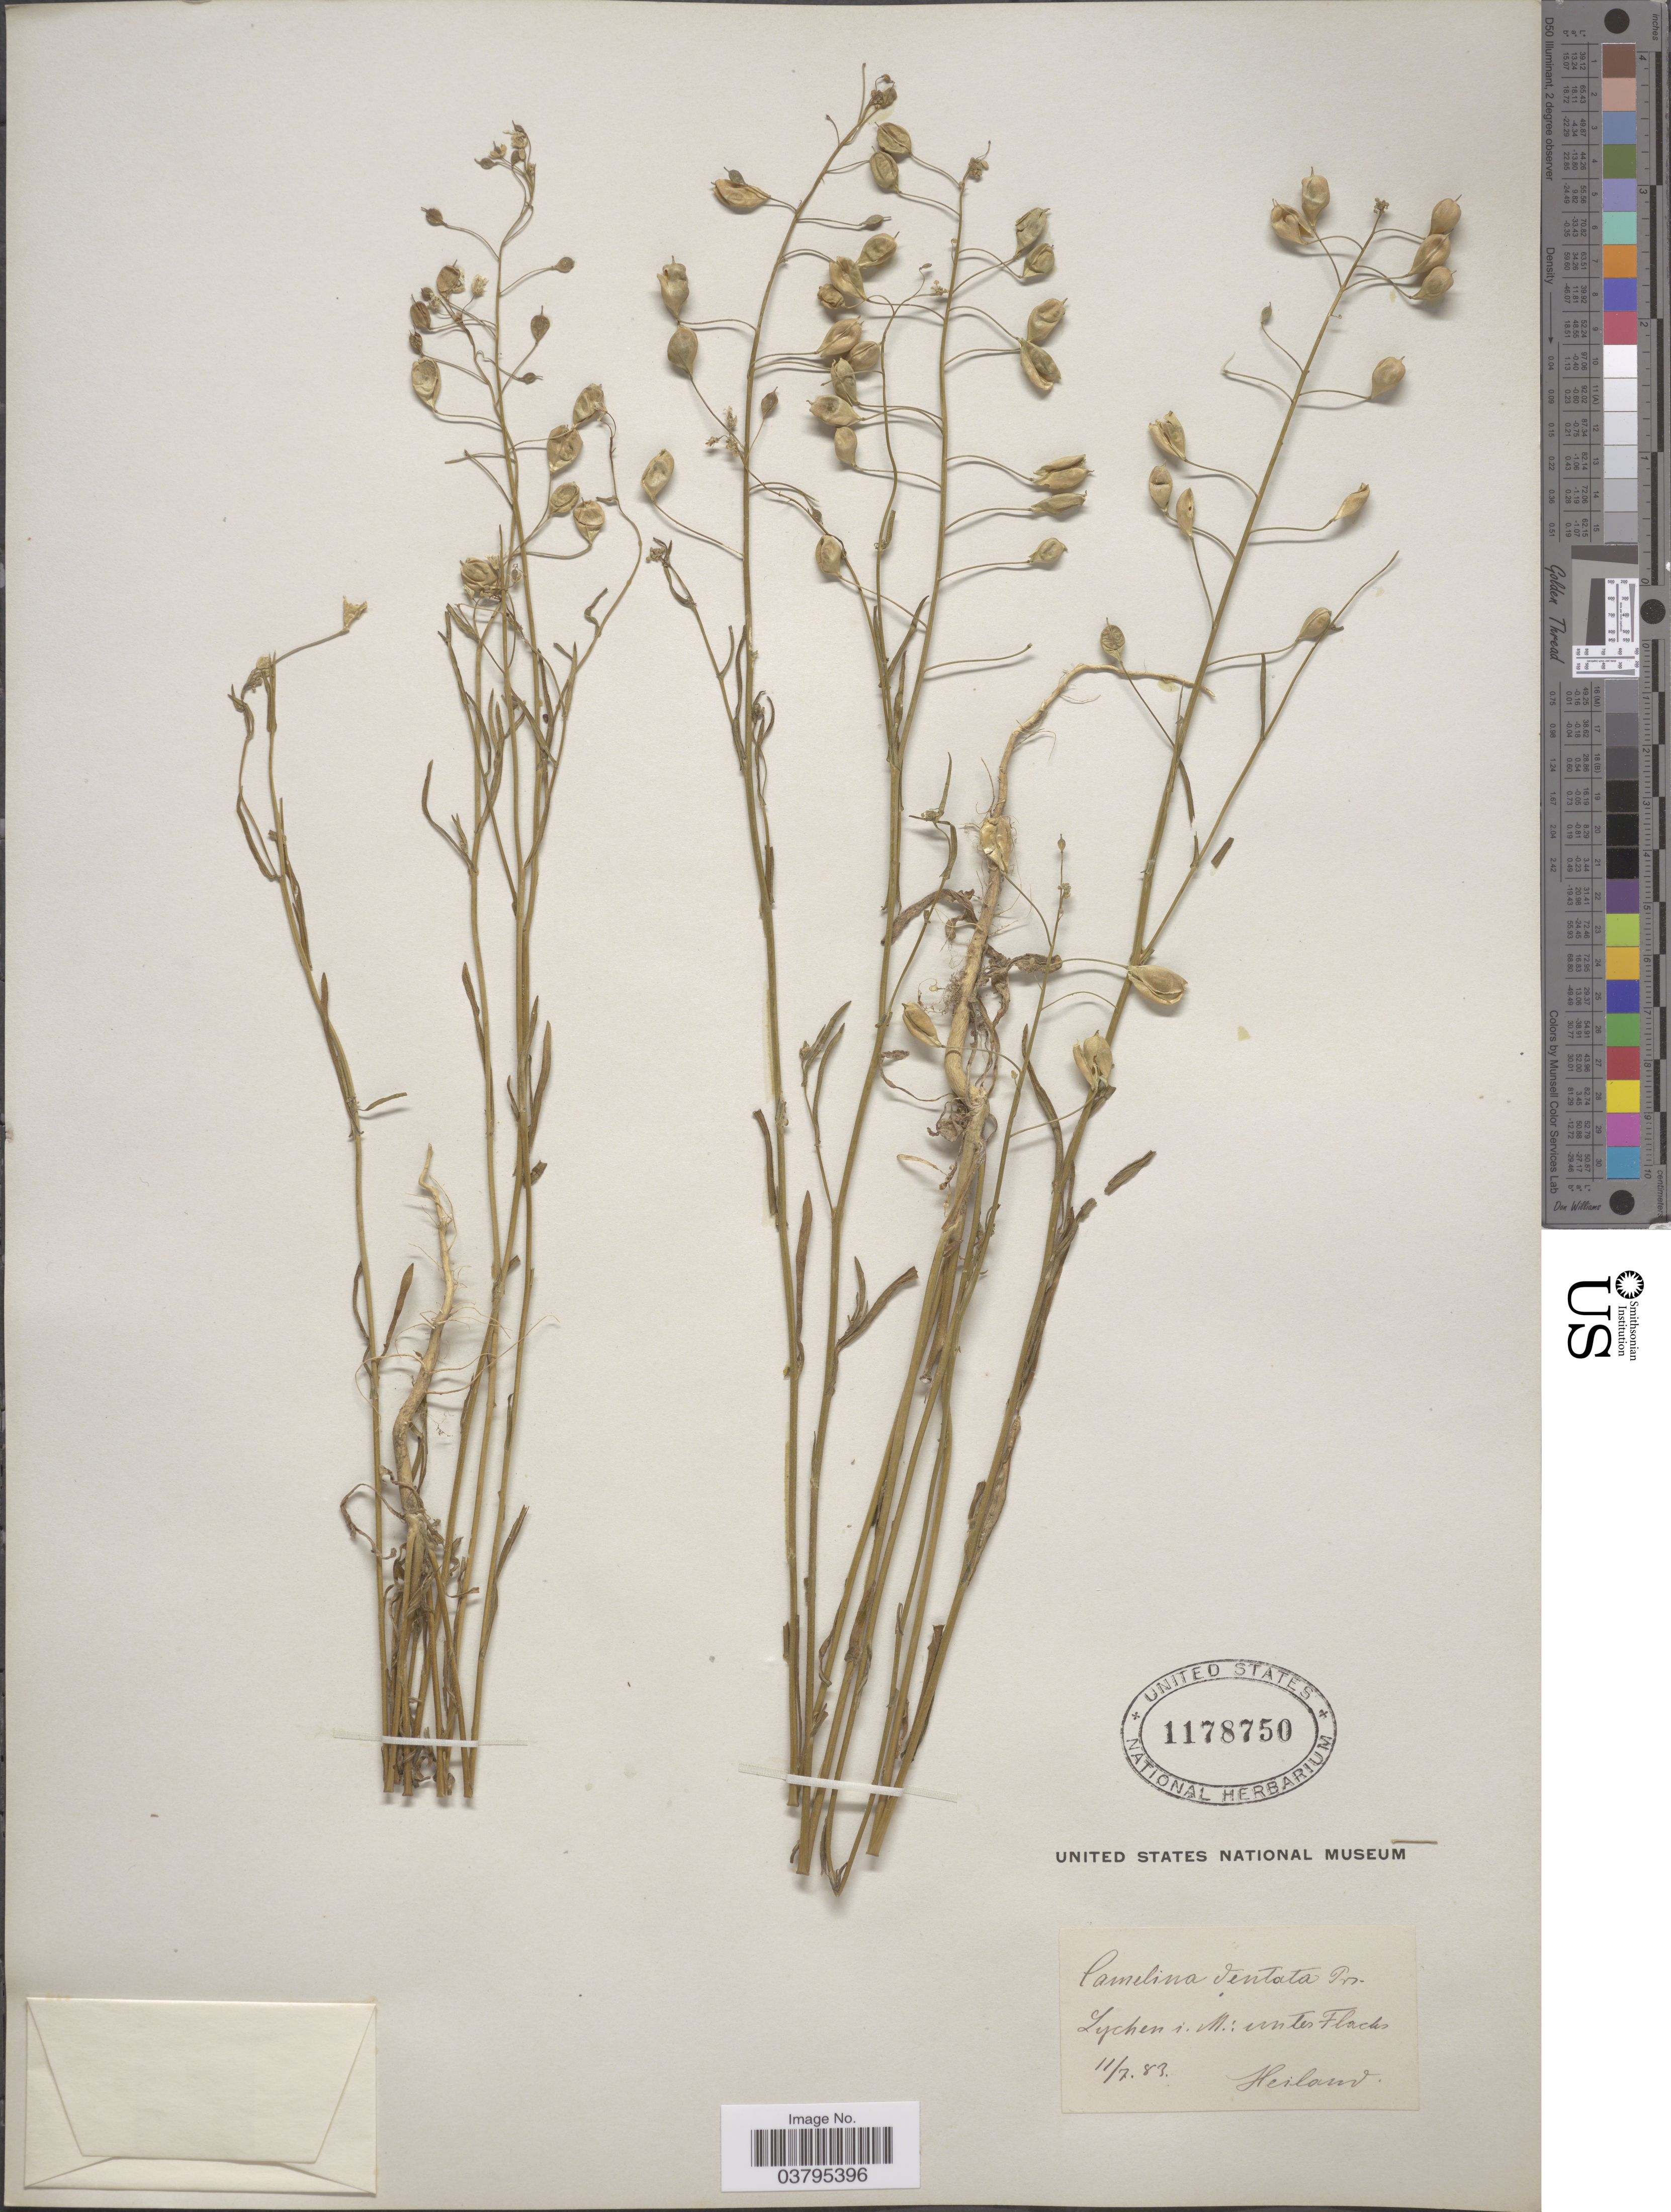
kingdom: Plantae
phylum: Tracheophyta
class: Magnoliopsida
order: Brassicales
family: Brassicaceae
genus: Camelina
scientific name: Camelina dentata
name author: (Willd.) Pers.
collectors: -. Heiland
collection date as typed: Transcribed d/m/y: 11/7/83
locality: Lychen i. N.: unter Flacks. [interpreted]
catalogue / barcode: US 1178750